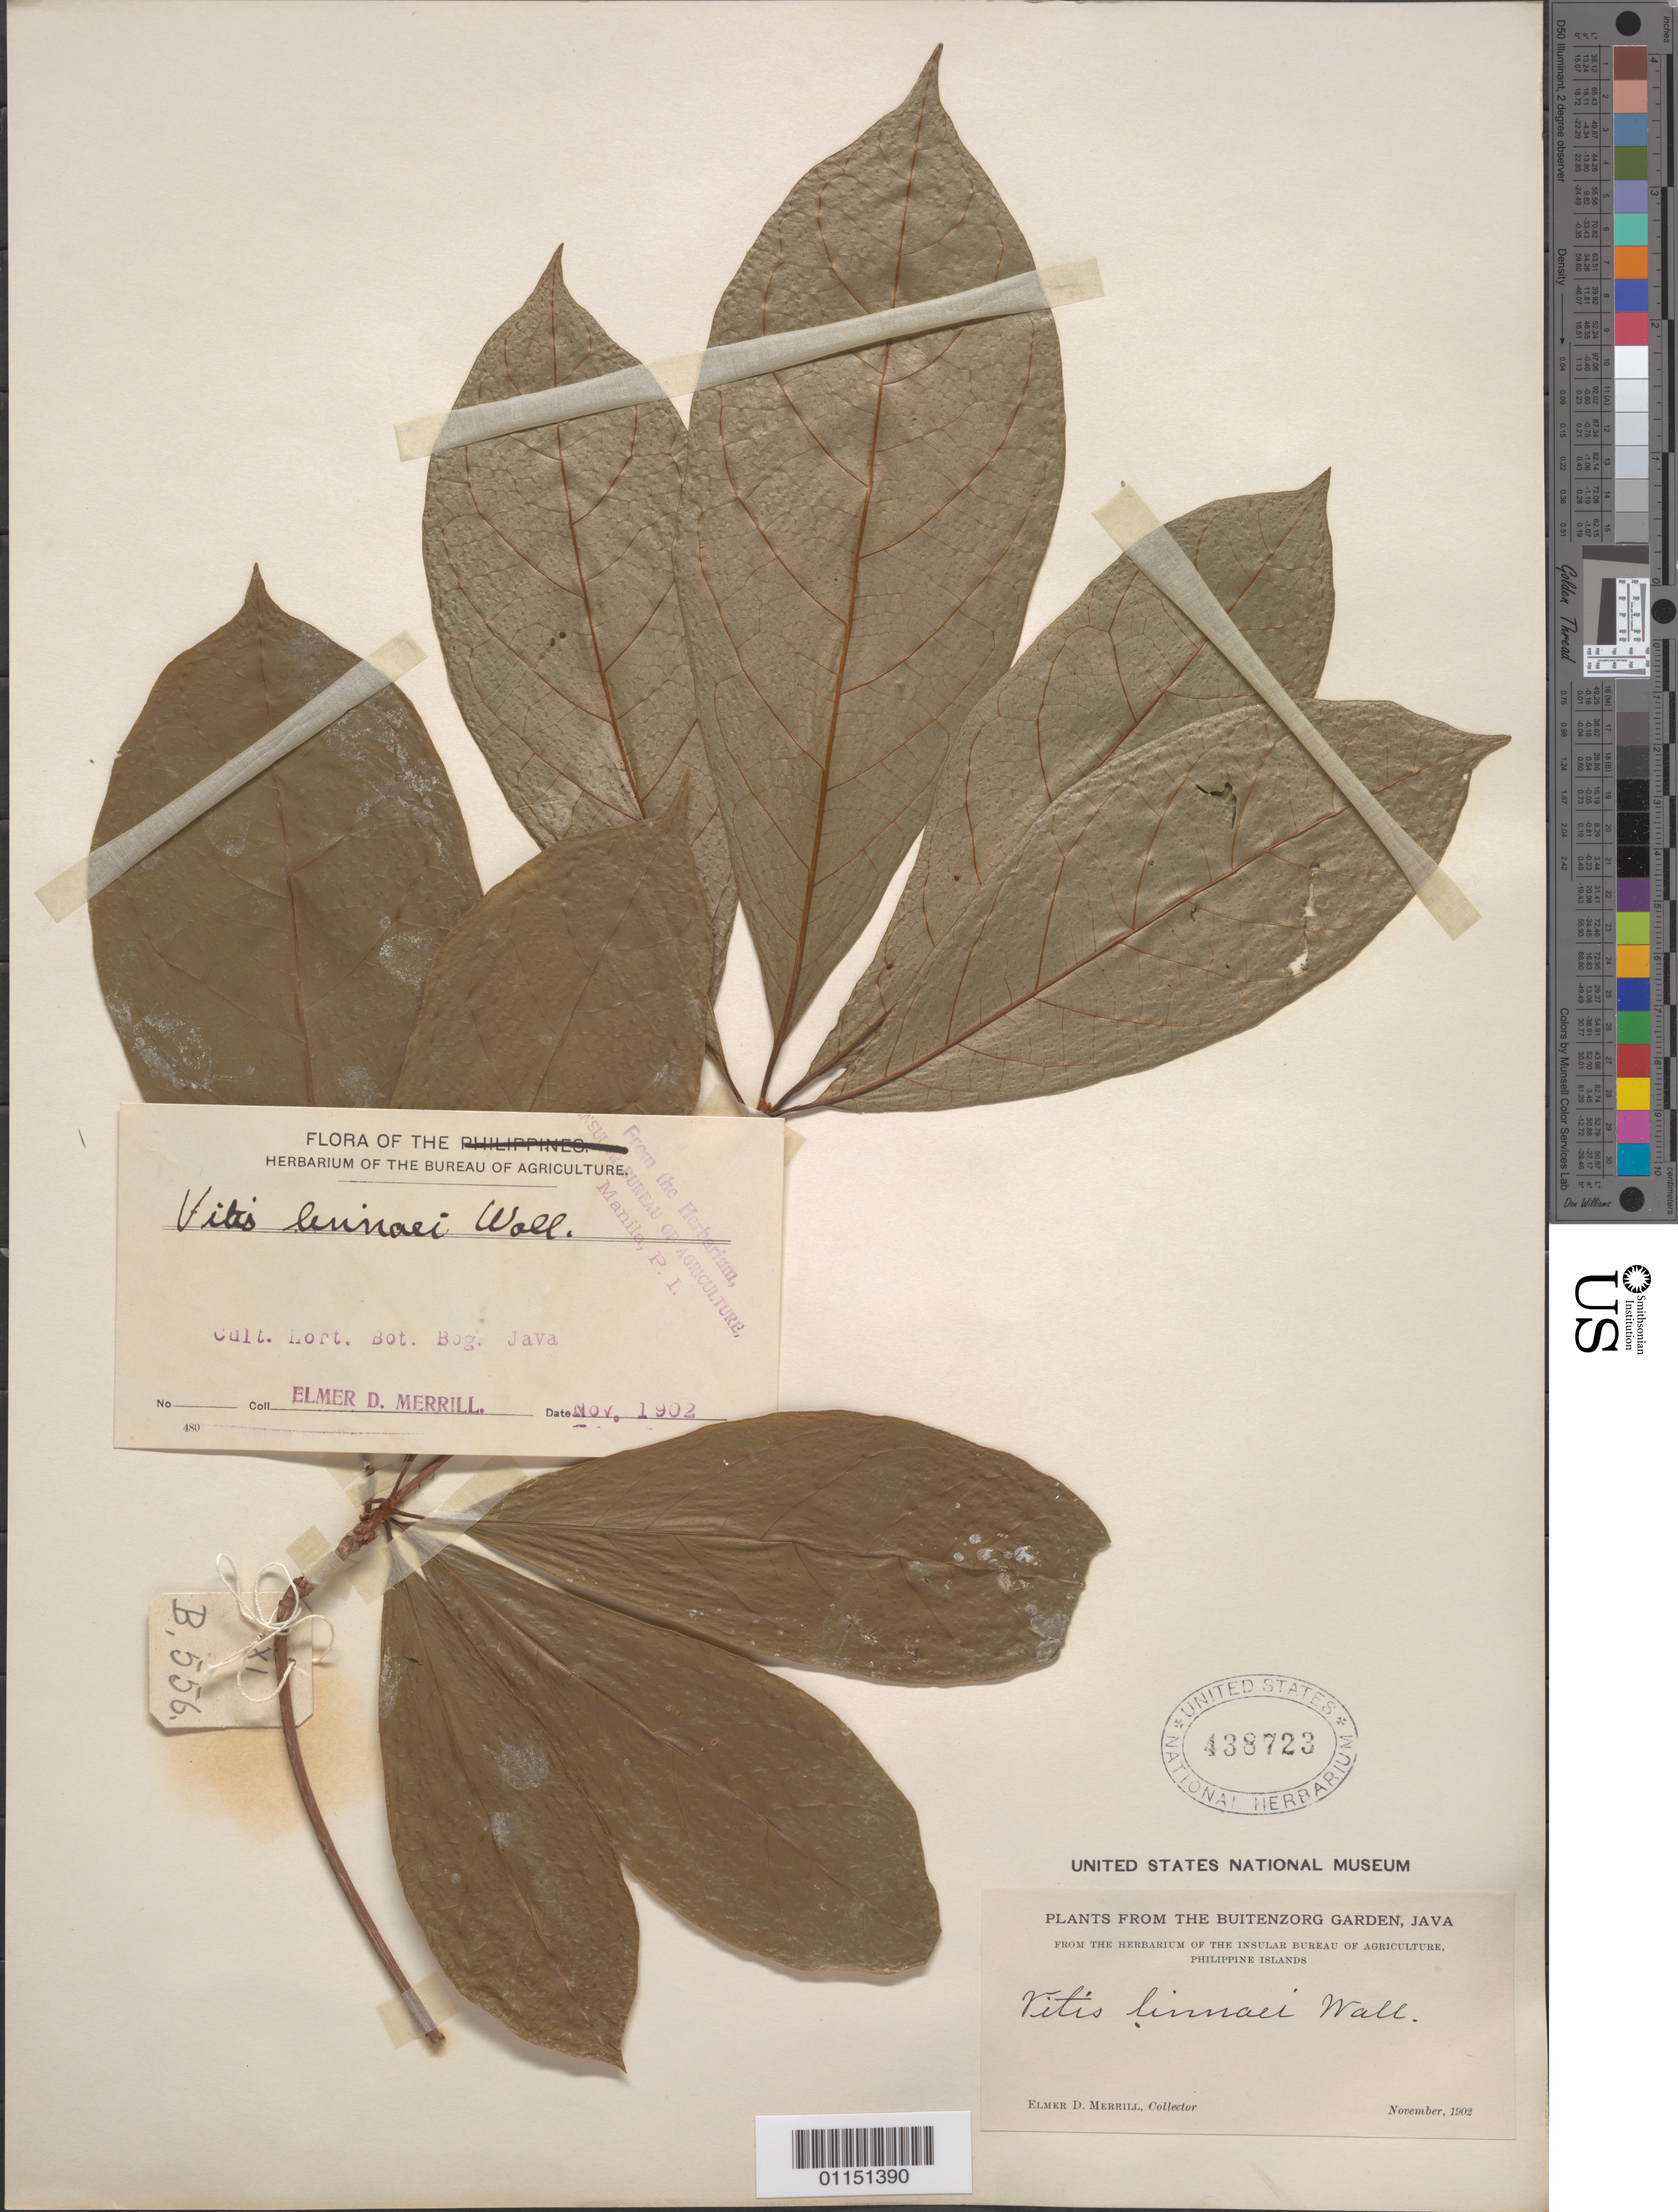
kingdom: Plantae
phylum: Tracheophyta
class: Magnoliopsida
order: Vitales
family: Vitaceae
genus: Vitis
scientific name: Vitis linnaei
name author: Wall.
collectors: E. D. Merrill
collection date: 1902-11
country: Indonesia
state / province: Java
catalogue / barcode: US 438723